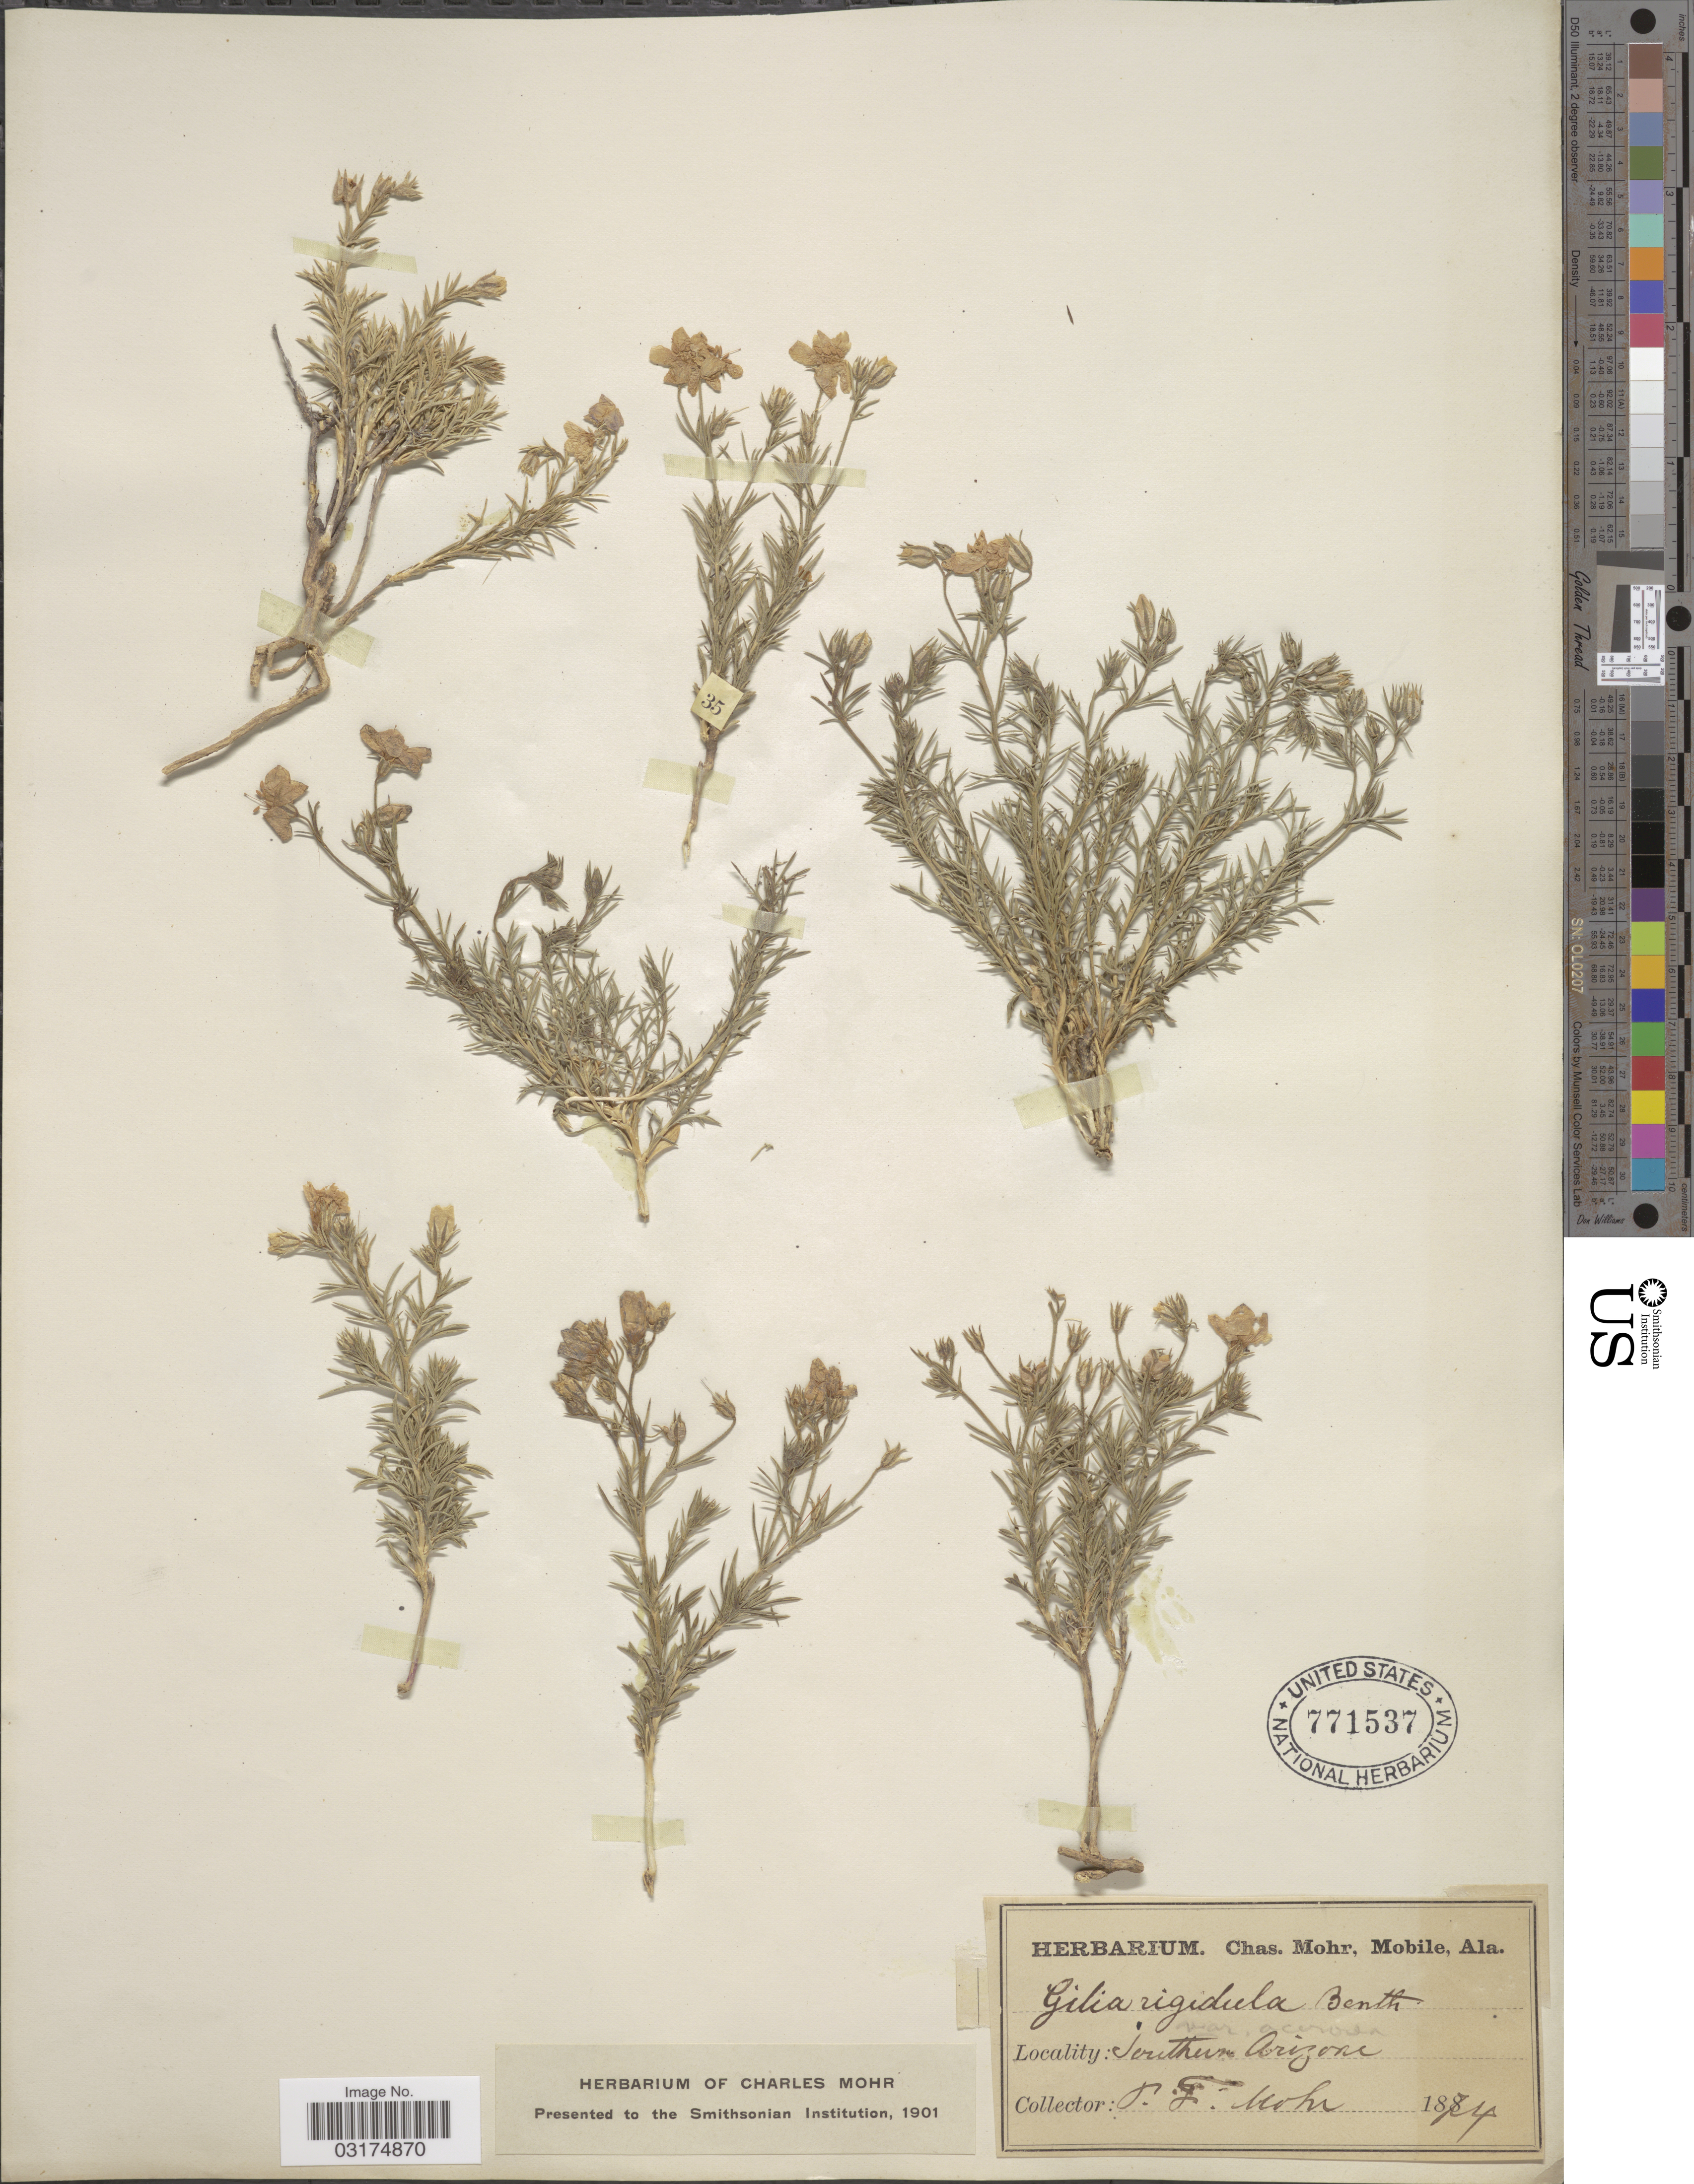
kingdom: Plantae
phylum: Tracheophyta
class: Magnoliopsida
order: Ericales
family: Polemoniaceae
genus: Giliastrum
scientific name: Giliastrum acerosum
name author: (A. Gray) Rydb.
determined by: Strong, Mark T., (BOT), Smithsonian Institution - National Museum of Natural History (UNITED STATES)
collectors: P. F. Mohr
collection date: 1874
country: United States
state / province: Arizona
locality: Southern Arizona.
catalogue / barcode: US 771537